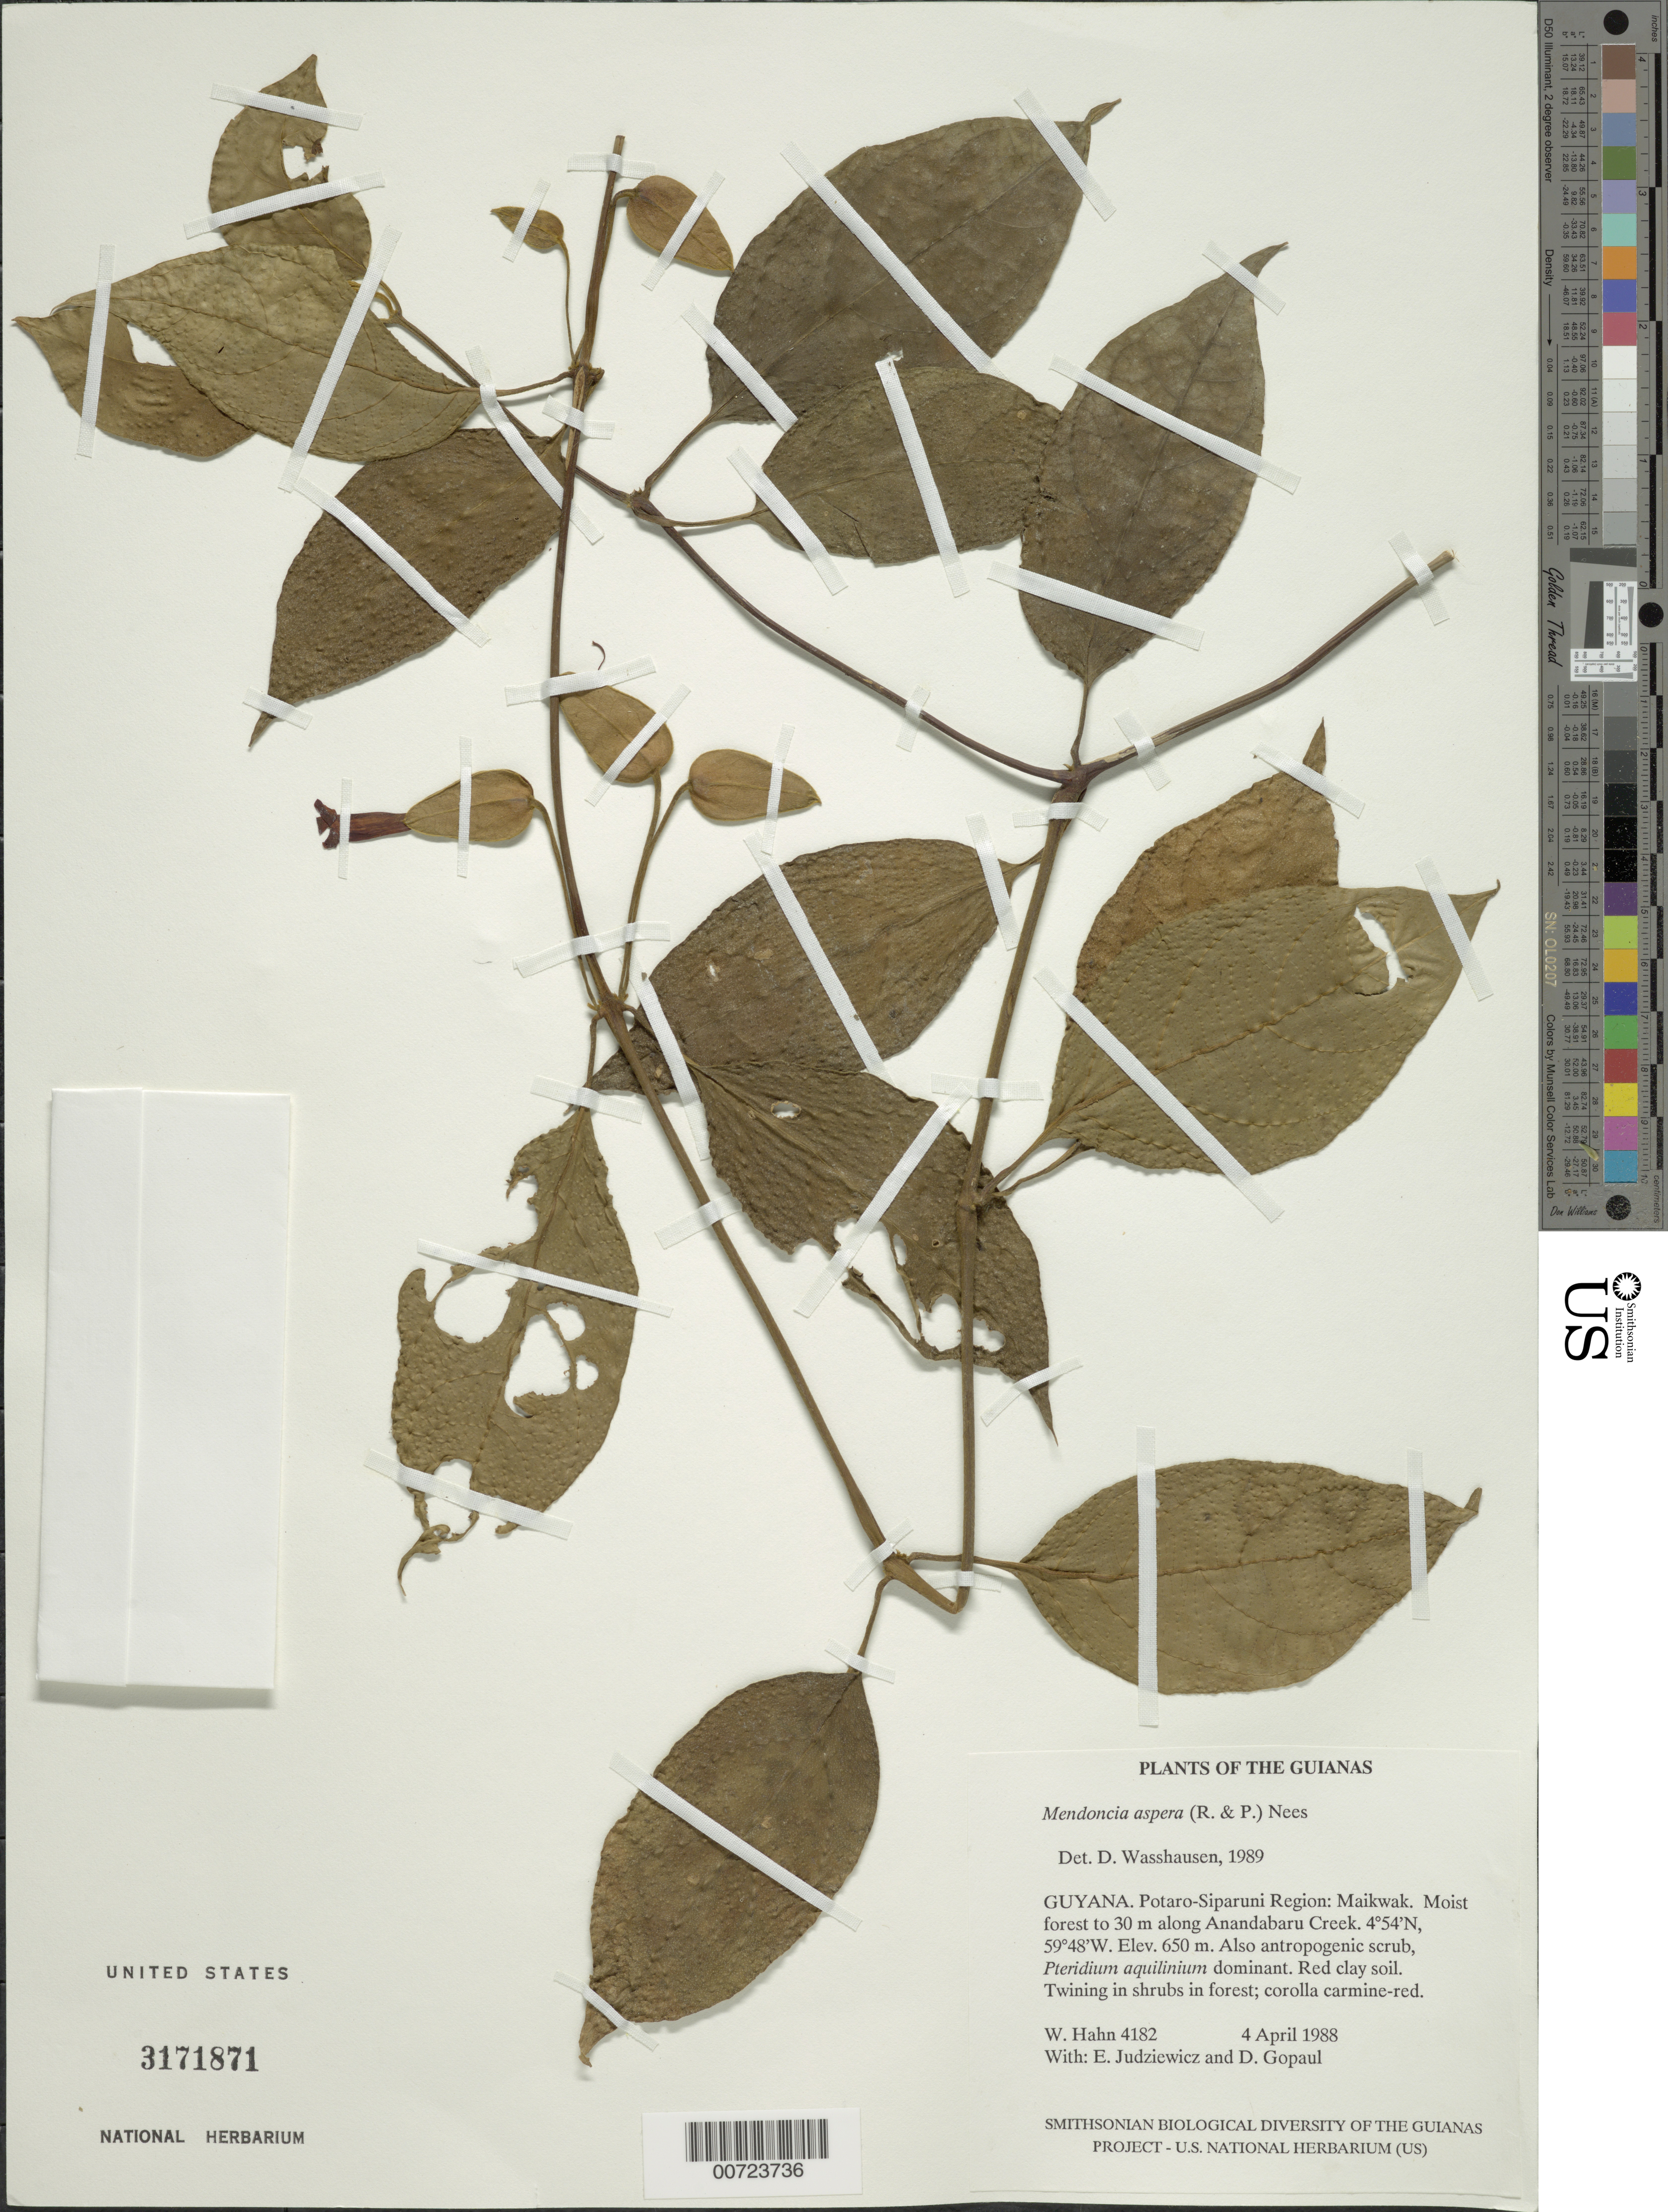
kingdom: Plantae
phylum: Tracheophyta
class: Magnoliopsida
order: Lamiales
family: Acanthaceae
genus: Mendoncia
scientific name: Mendoncia aspera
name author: (Ruiz & Pav.) Nees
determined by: Wasshausen, Dieter C., (BOT), Smithsonian Institution - National Museum of Natural History (UNITED STATES)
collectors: W. Hahn, E. J. Judziewicz & D. Gopaul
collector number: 4182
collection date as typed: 4 April 1988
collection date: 1988-04-04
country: Guyana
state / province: Potaro-Siparuni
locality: Maikwak, along Anandabaru Creek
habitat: Moist forest to 30 m. Also antropogenic scrub, Pteridium aquilinium dominant. Red clay soil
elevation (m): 650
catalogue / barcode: US 3171871